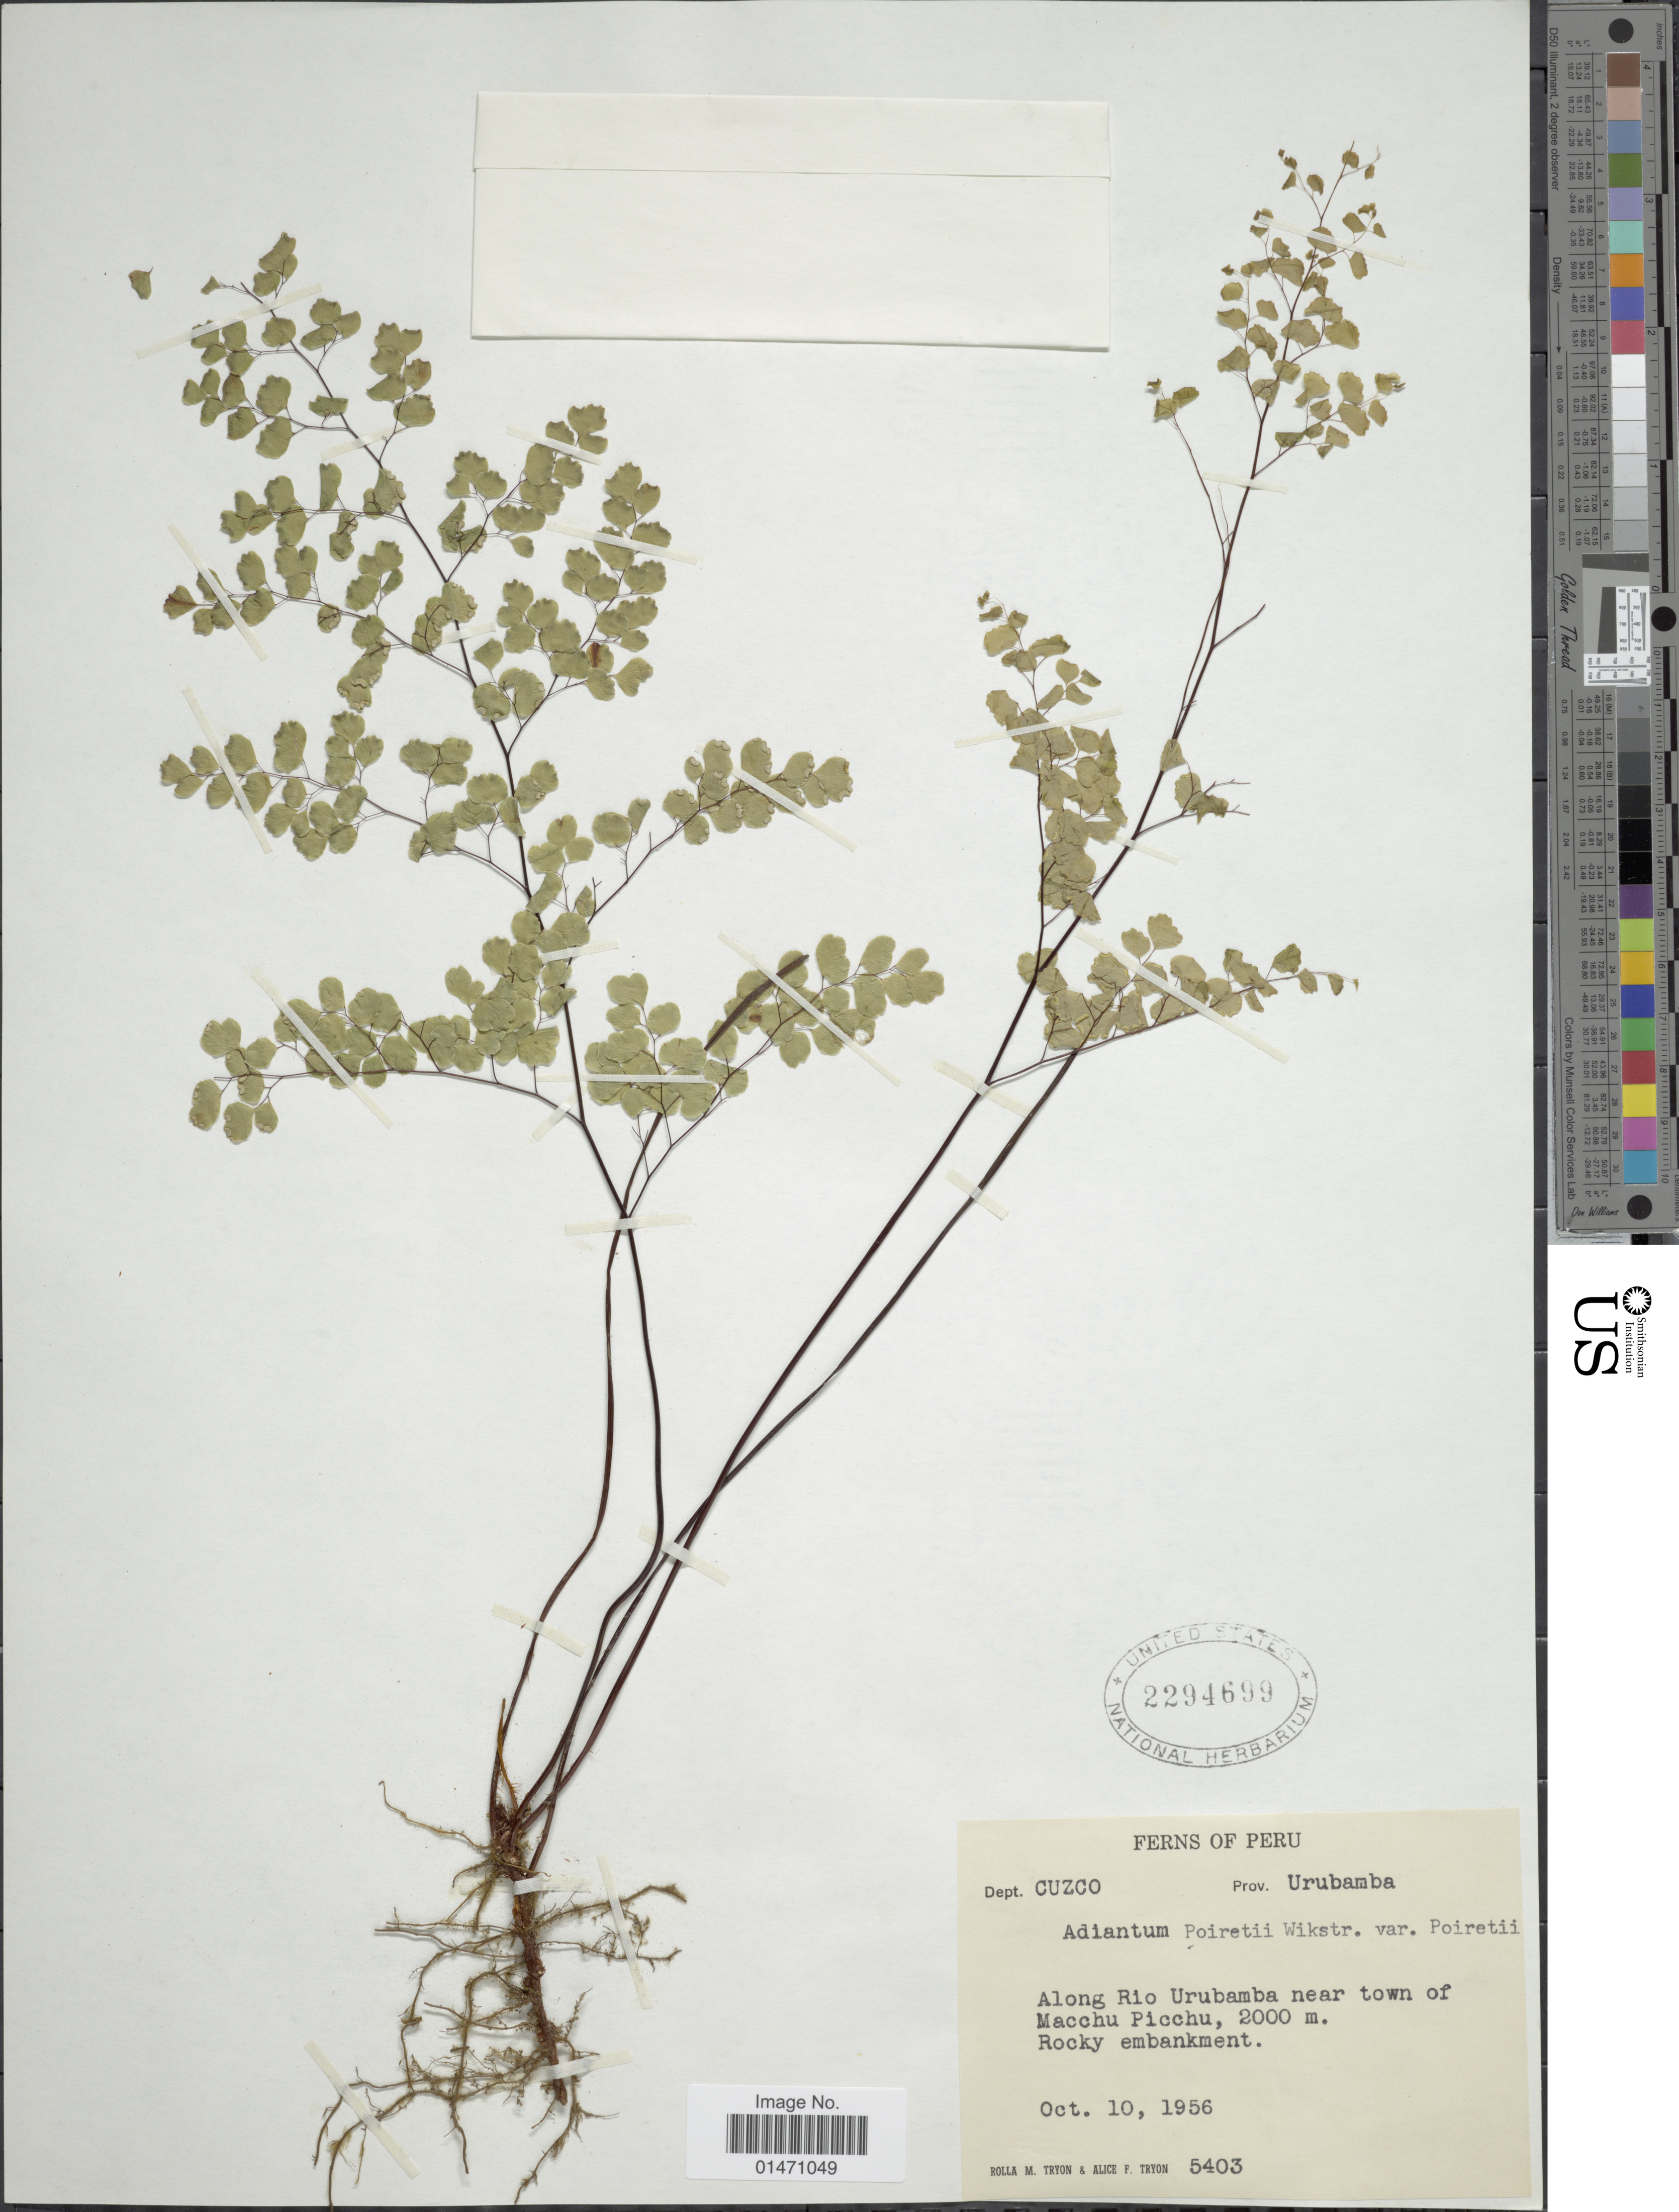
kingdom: Plantae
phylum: Tracheophyta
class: Polypodiopsida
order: Polypodiales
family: Pteridaceae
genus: Adiantum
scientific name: Adiantum poiretii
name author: Wikstr.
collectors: R. M. Tryon & A. F. Tryon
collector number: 5403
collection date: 1956-10-10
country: Peru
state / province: Cusco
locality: Dept. Cuzco, Prov. Urubamba, along Rio Urubamba near town of Machu Picchu, rocky embankment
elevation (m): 2000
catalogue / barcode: US 2294699